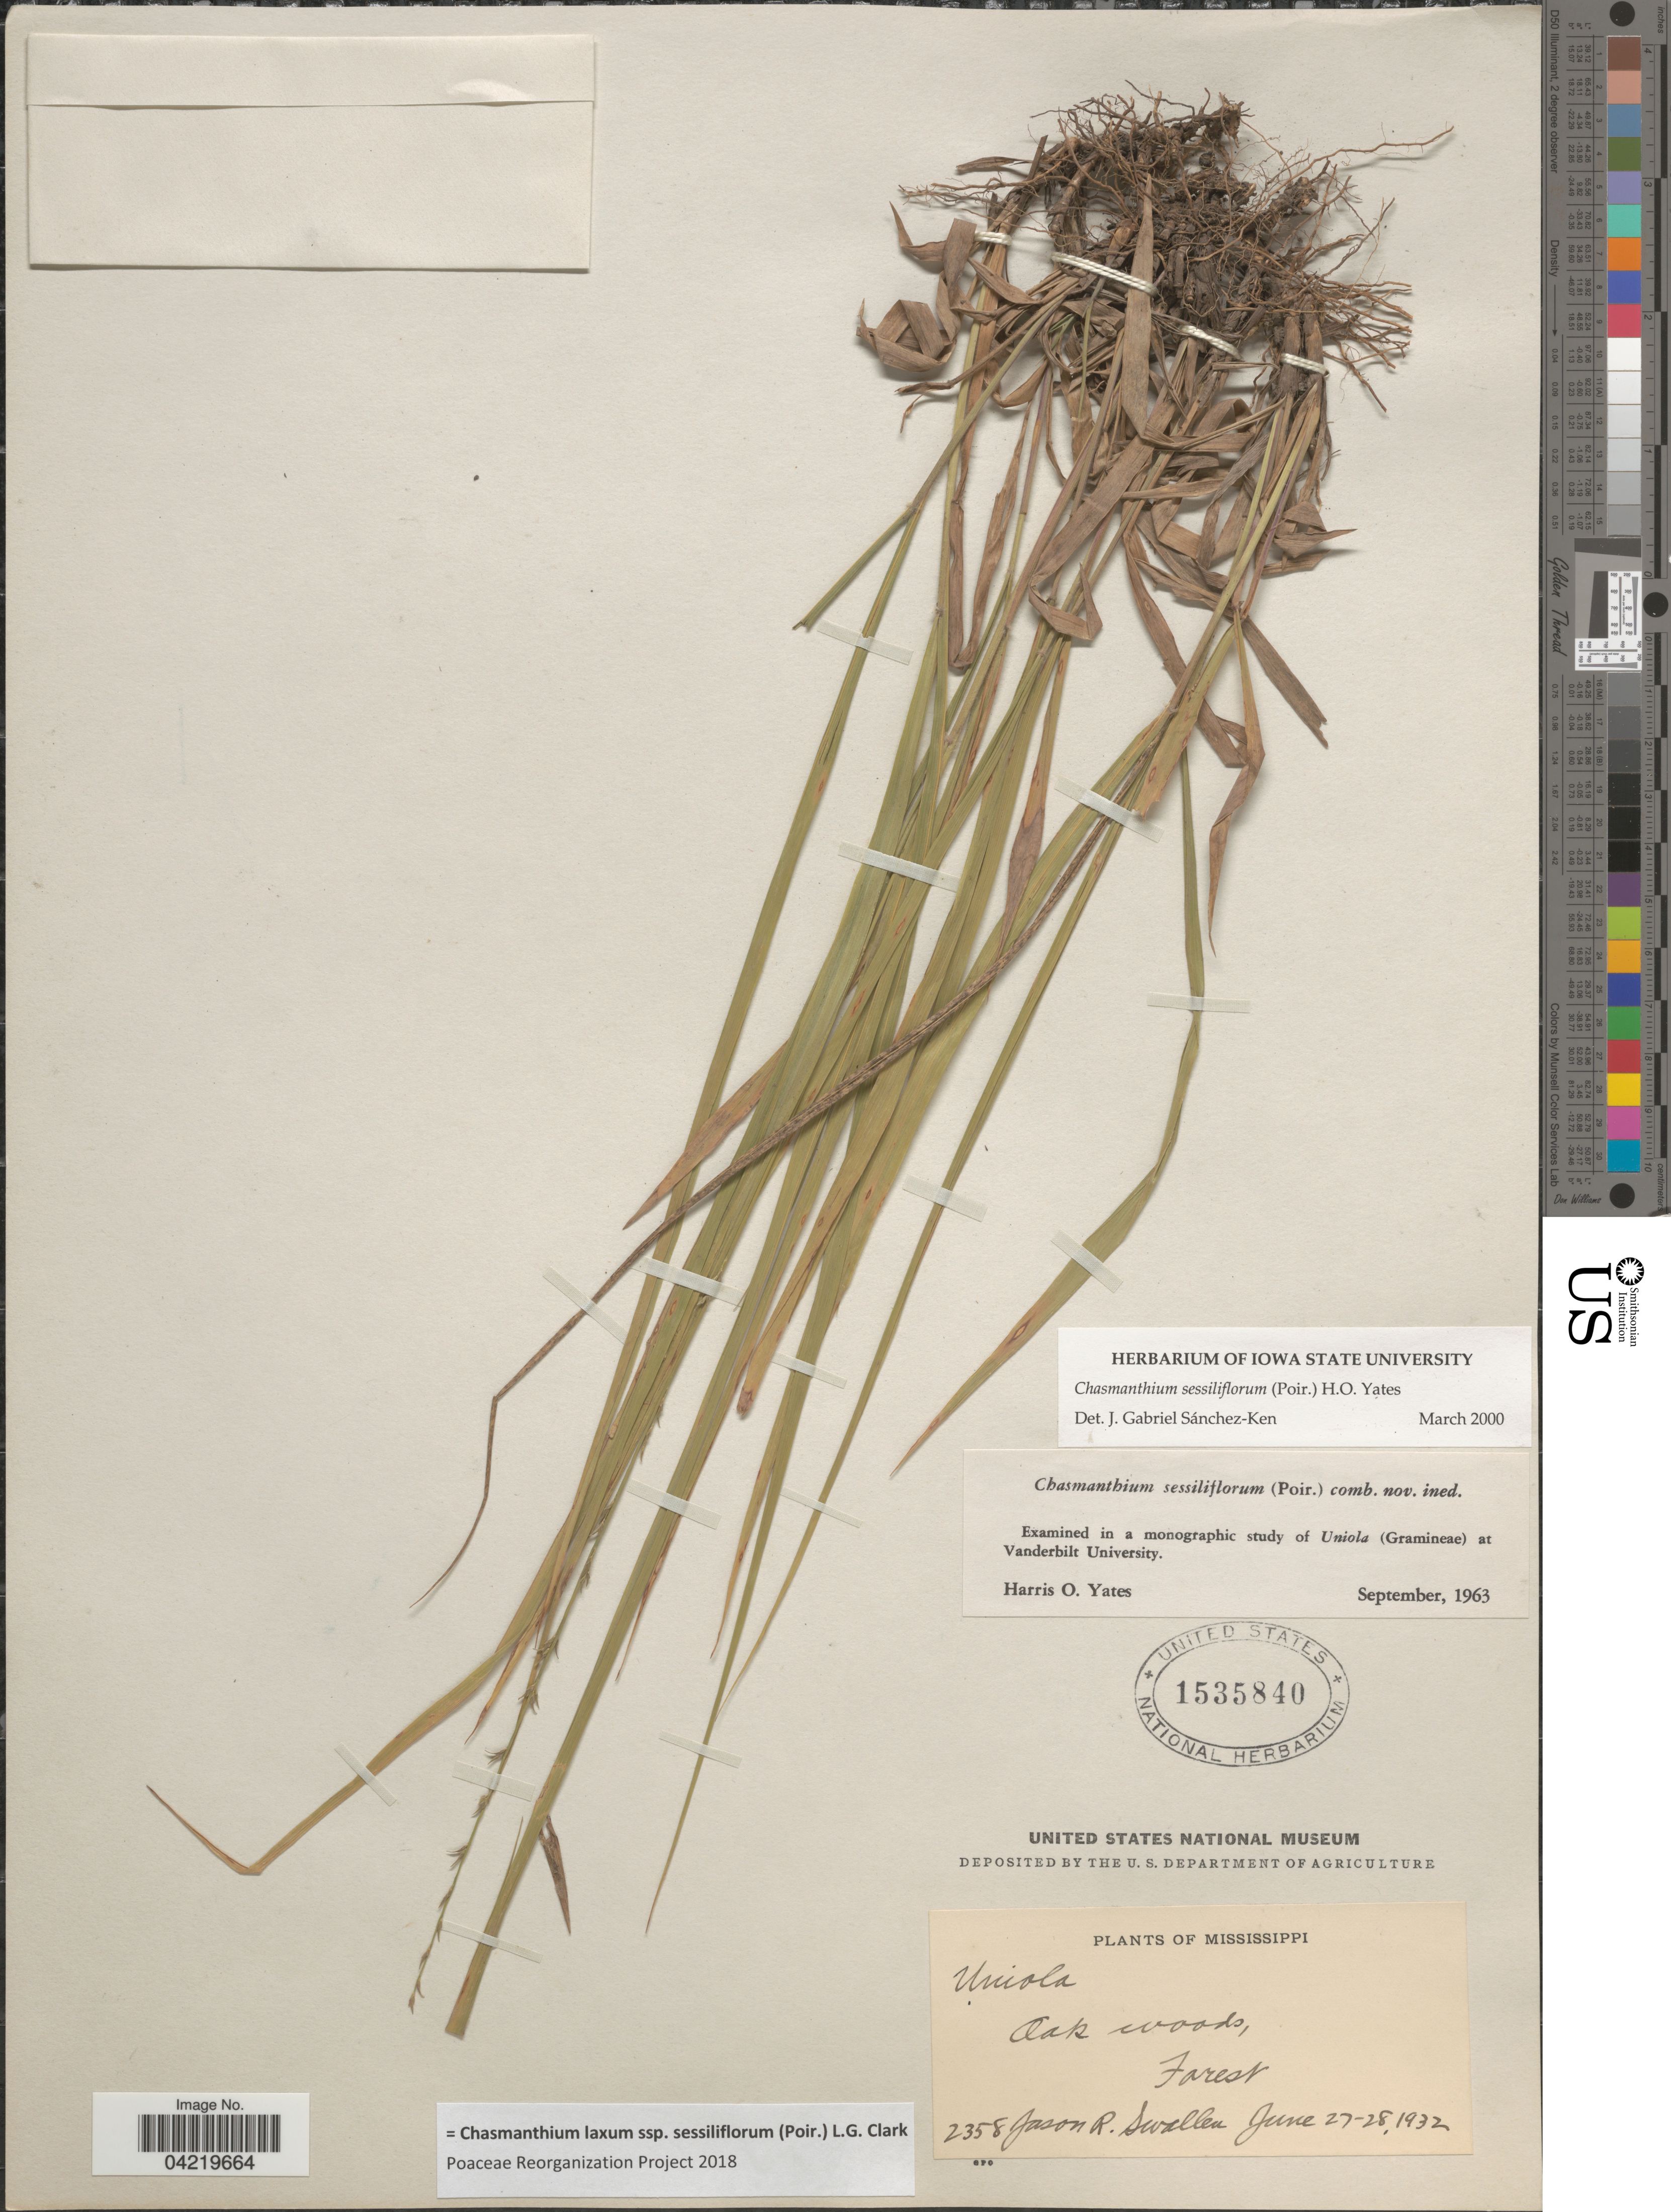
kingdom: Plantae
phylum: Tracheophyta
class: Liliopsida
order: Poales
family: Poaceae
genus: Chasmanthium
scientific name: Chasmanthium laxum subsp. sessiliflorum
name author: (L.) H.O. Yates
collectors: J. R. Swallen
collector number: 2358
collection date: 1932-06-27/1932-06-28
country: United States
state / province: Mississippi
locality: Oak woods, Forest.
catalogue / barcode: US 1535840